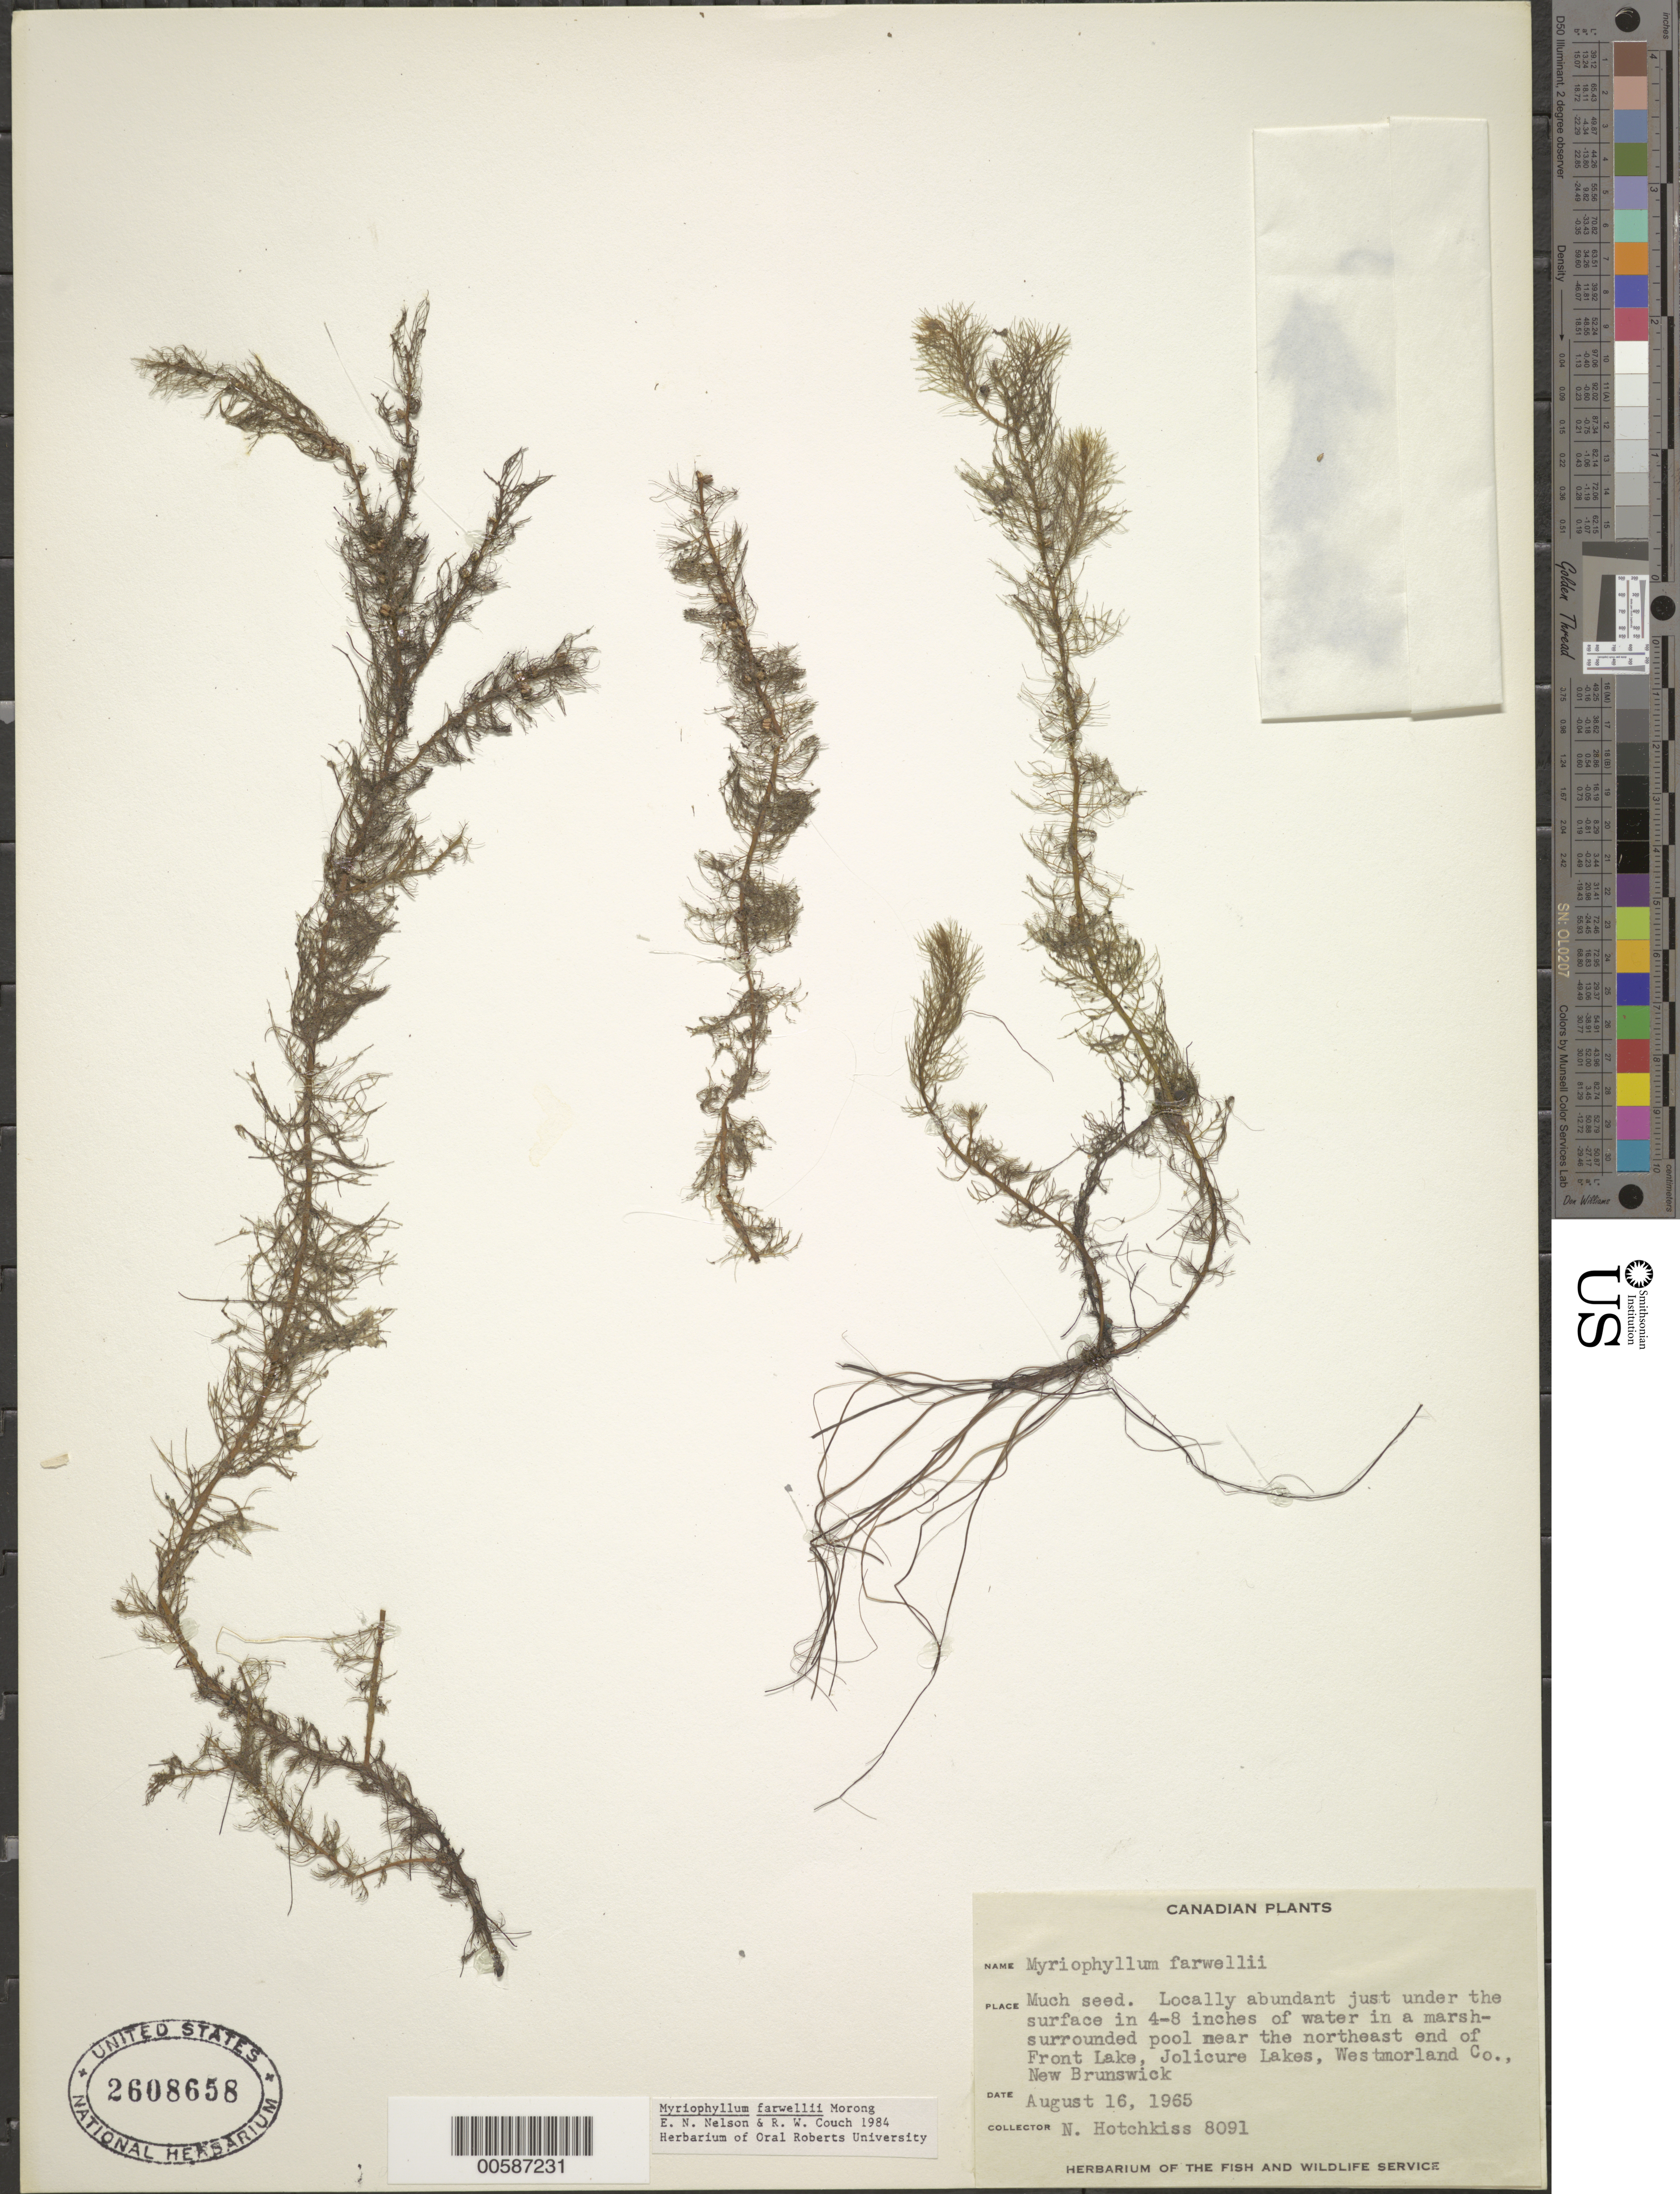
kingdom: Plantae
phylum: Tracheophyta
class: Magnoliopsida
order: Saxifragales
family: Haloragaceae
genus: Myriophyllum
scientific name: Myriophyllum exalbescens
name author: Fernald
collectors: N. Hotchkiss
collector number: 8091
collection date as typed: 16 Aug 1965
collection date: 1965-08-16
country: Canada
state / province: New Brunswick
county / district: Westmorland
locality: NE end of Front Lake, Jolicure Lake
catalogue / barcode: US 2608658